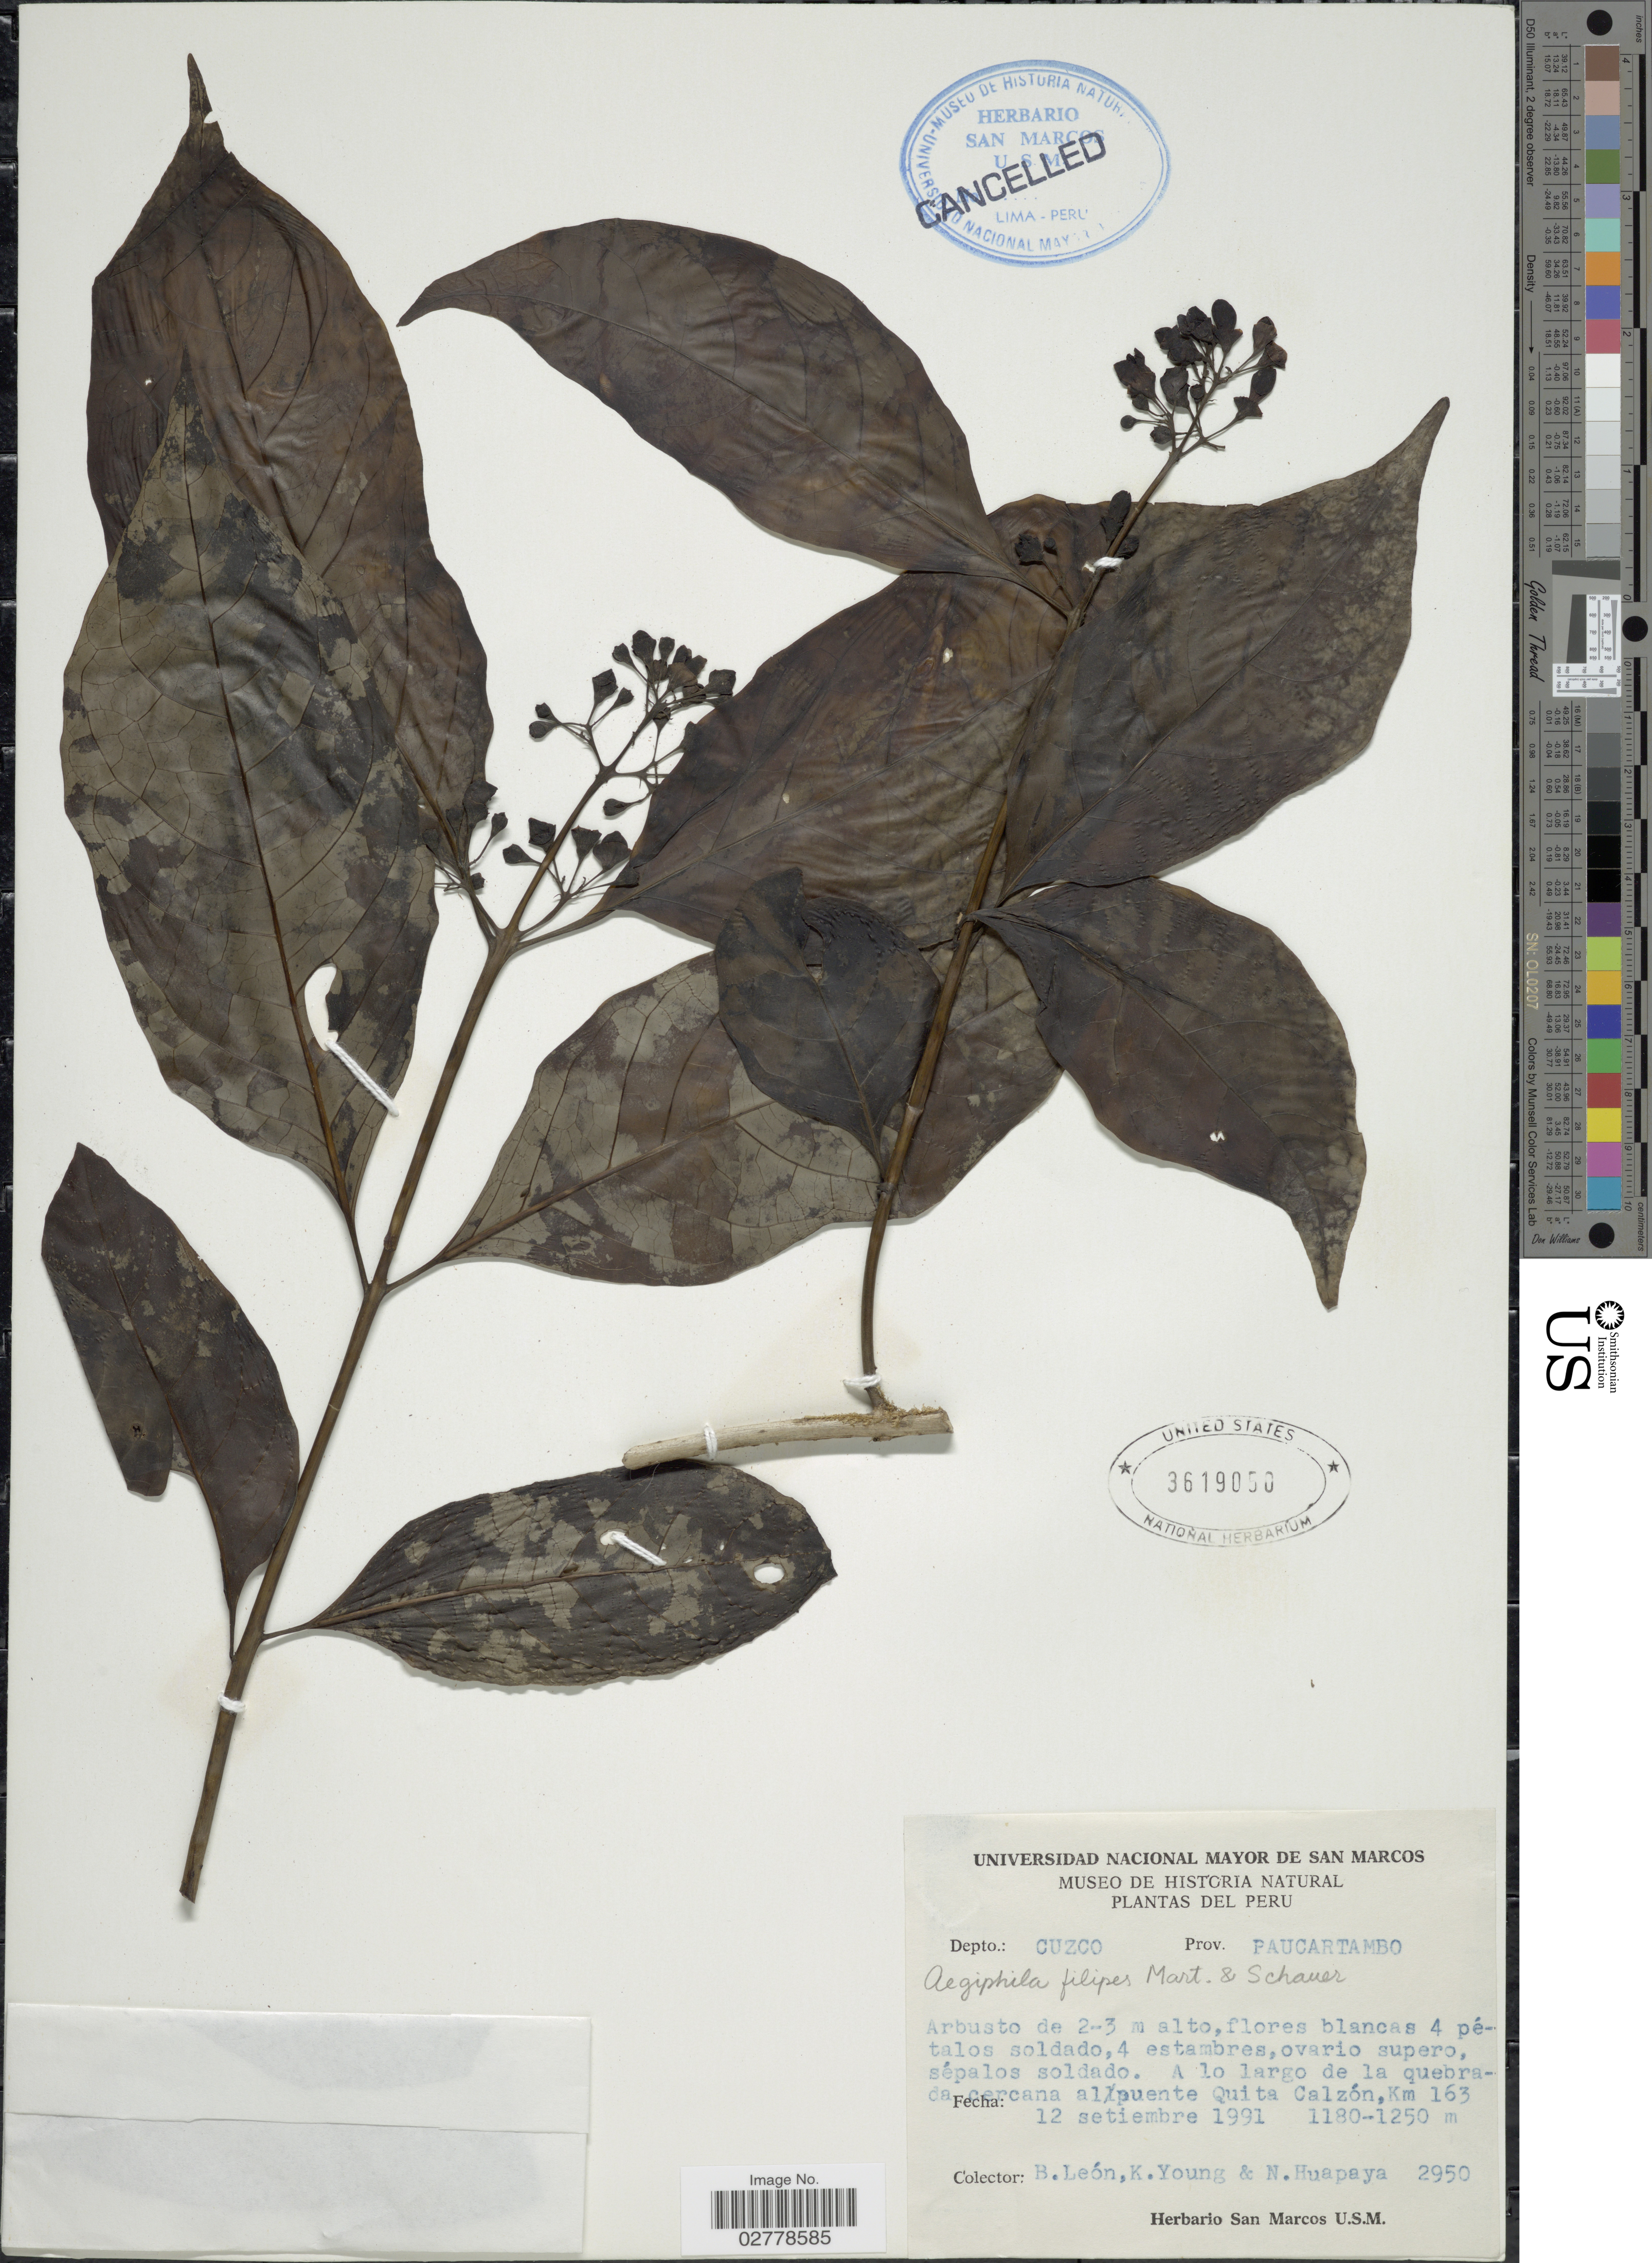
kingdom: Plantae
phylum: Tracheophyta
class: Magnoliopsida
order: Lamiales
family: Lamiaceae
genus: Aegiphila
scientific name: Aegiphila filipes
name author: Mart. & Schauer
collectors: B. León, K. Young & N. Huapaya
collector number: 2950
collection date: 1991-09-12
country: Peru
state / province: Cusco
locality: Depto.: Cuzco. Prov. Paucartambo. A lo largo de la quebrada cercana al puente Quita Calzón, Km 163.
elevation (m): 1180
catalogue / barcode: US 3619050